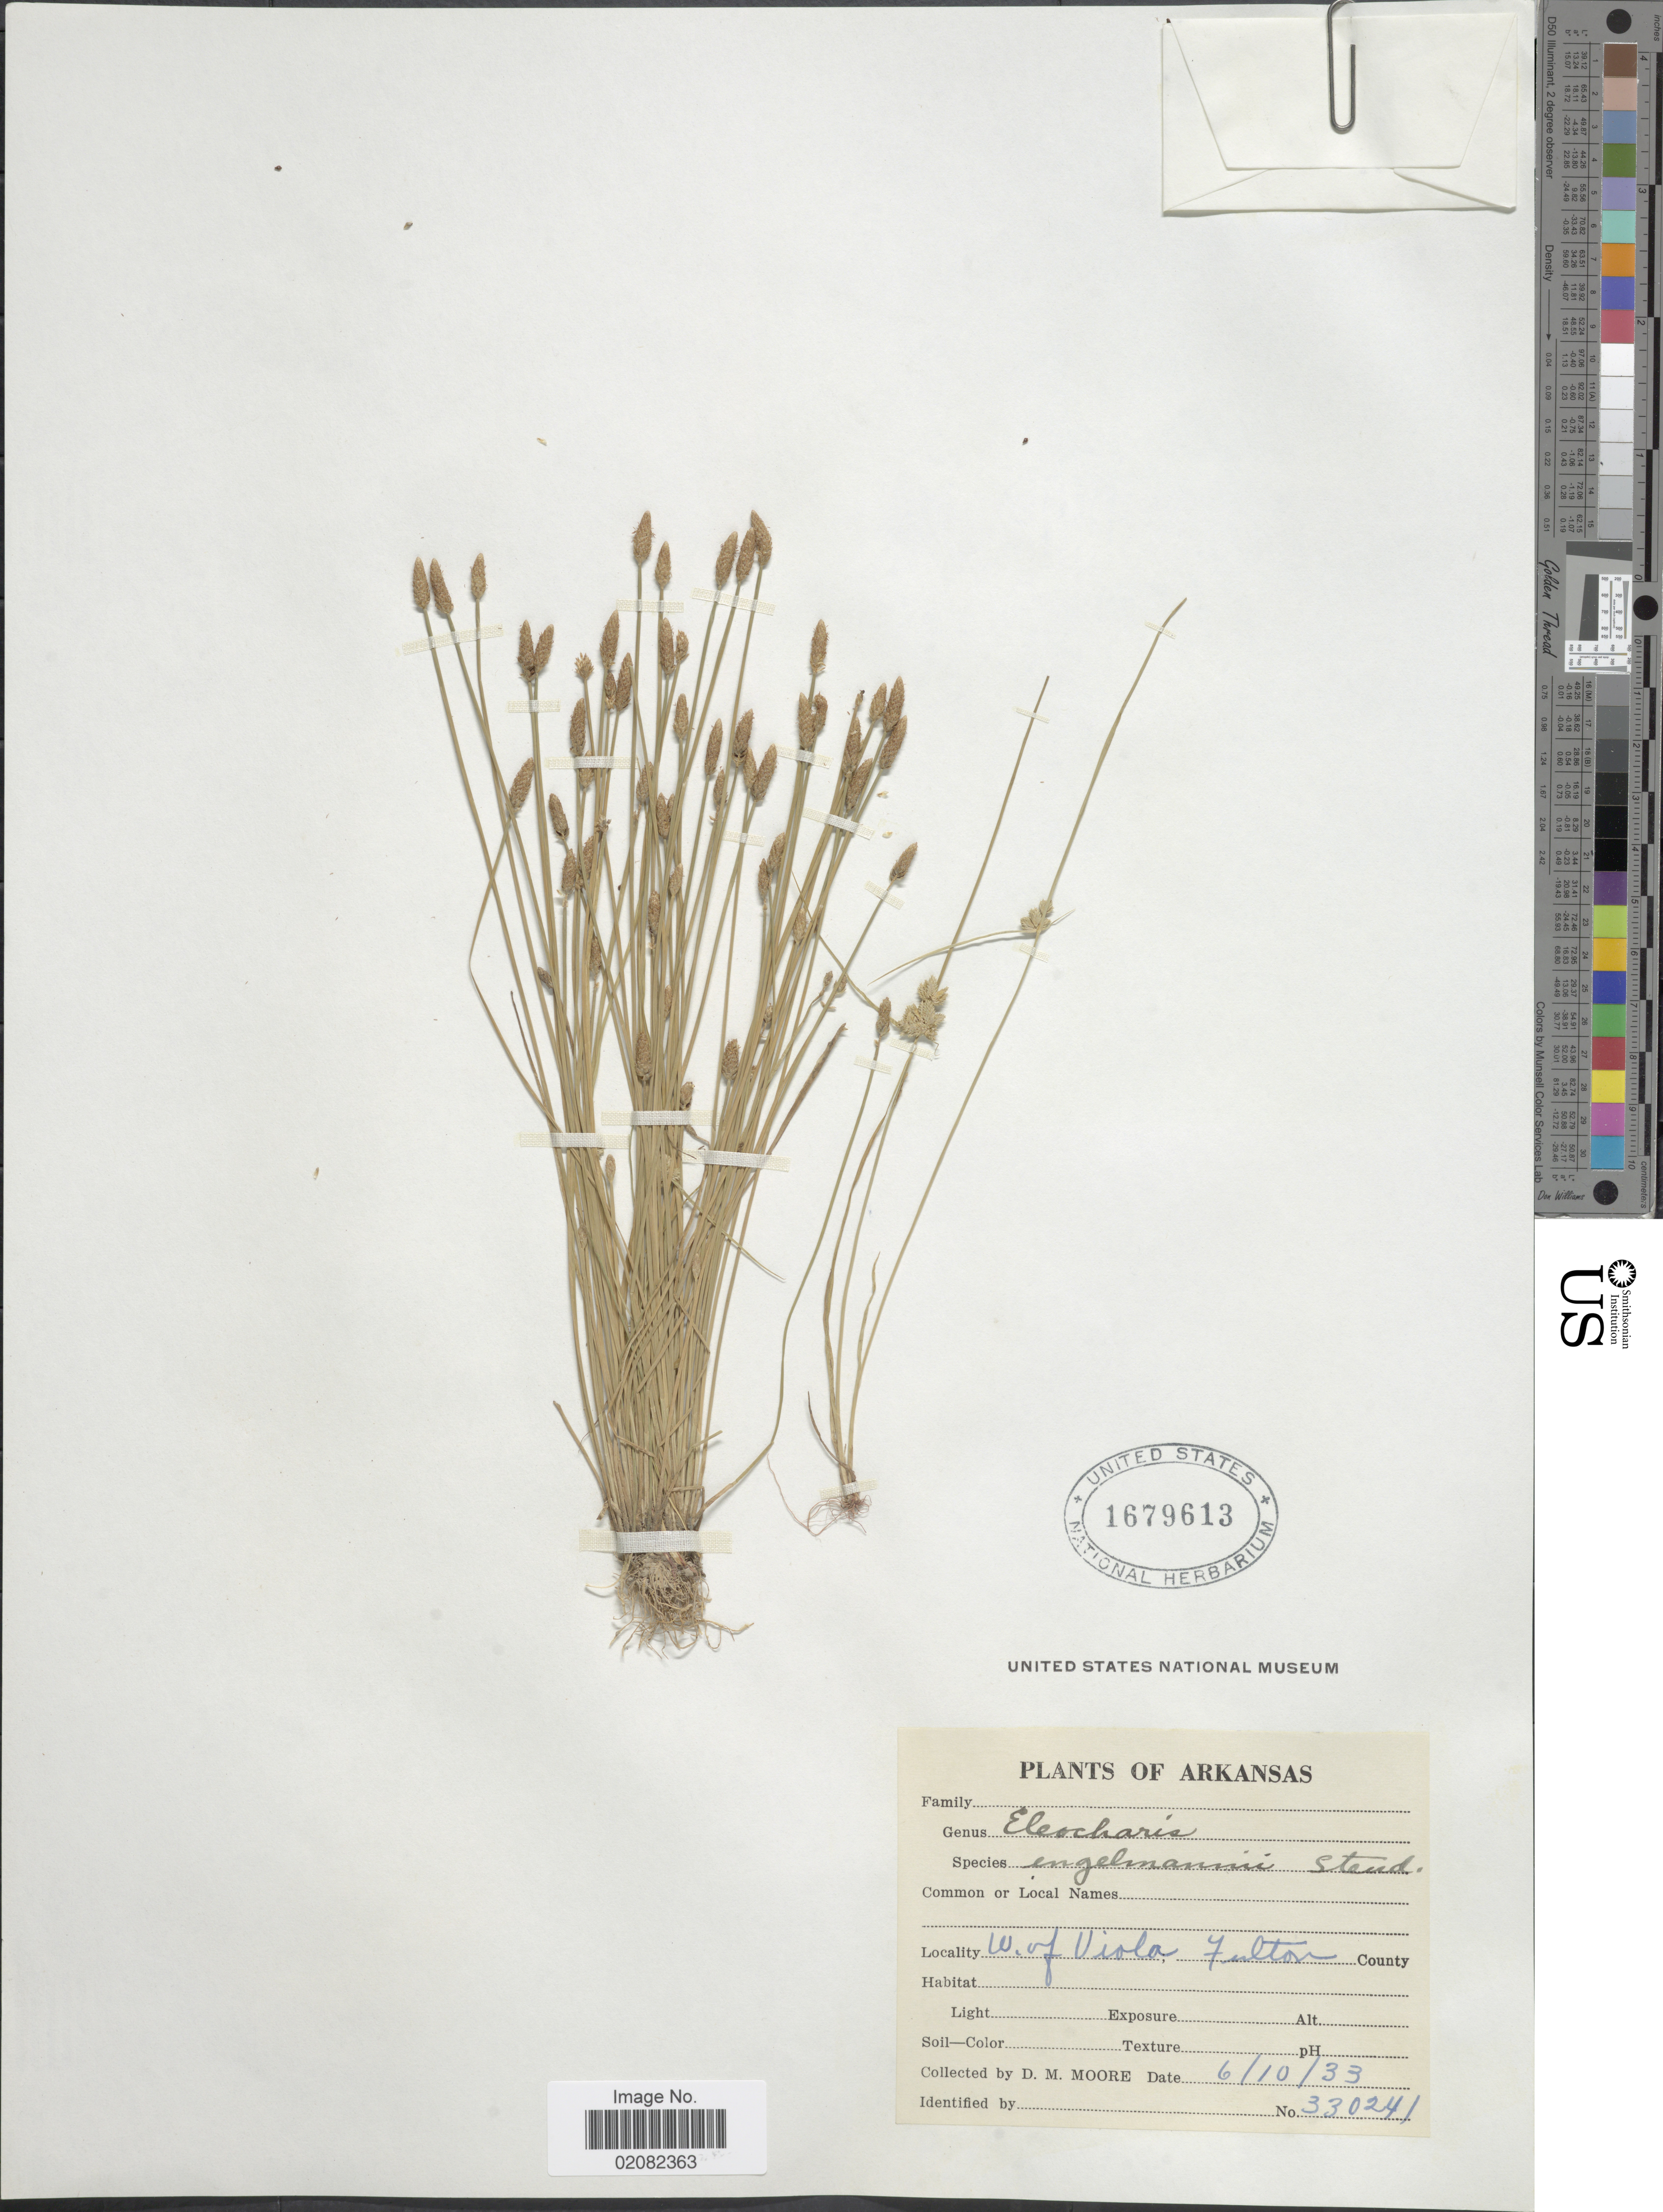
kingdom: Plantae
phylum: Tracheophyta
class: Liliopsida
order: Poales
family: Cyperaceae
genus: Eleocharis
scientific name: Eleocharis engelmannii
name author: Steud.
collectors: D. Moore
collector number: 330241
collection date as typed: Transcribed d/m/y: 10/6/33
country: United States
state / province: Arkansas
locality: W. of Viola Fulton County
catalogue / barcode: US 1679613